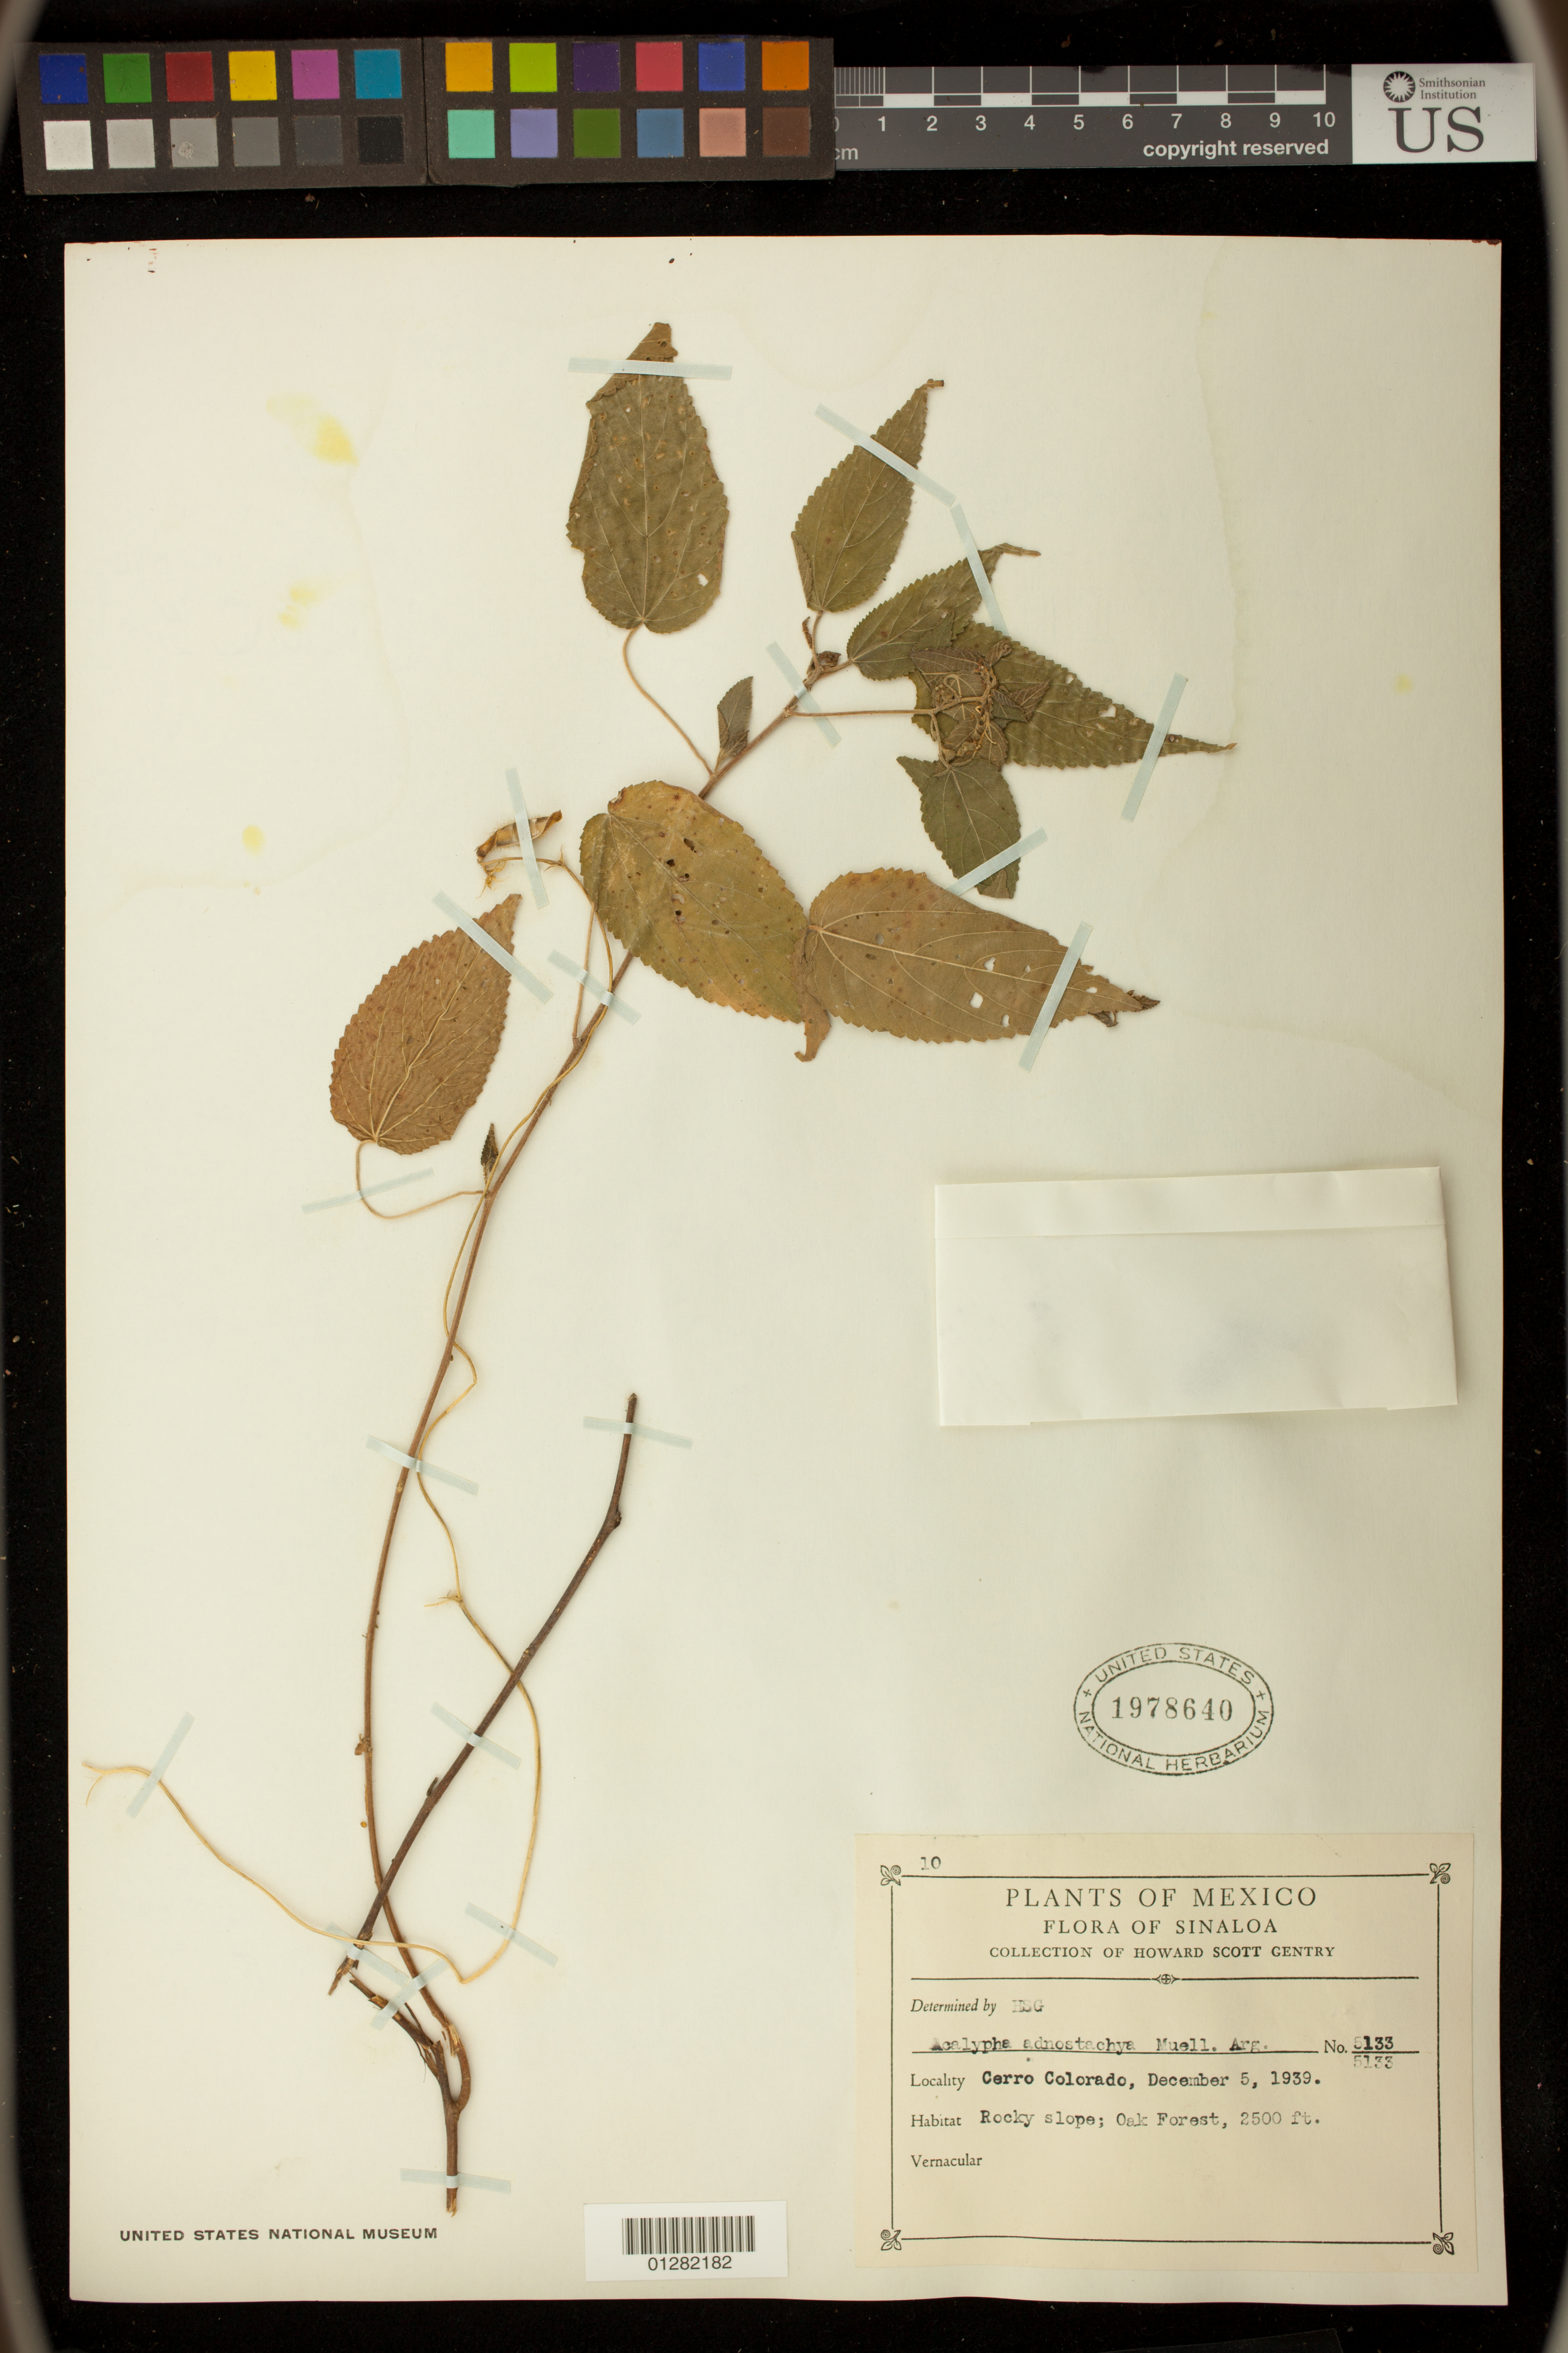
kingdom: Plantae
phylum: Tracheophyta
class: Magnoliopsida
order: Malpighiales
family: Euphorbiaceae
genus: Acalypha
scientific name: Acalypha adenostachya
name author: Müll. Arg.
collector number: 5133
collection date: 1939-12-05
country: Mexico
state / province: Sinaloa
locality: Cerro Colorado, Rocky slope; Oak Forest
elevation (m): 762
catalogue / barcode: US 1978640